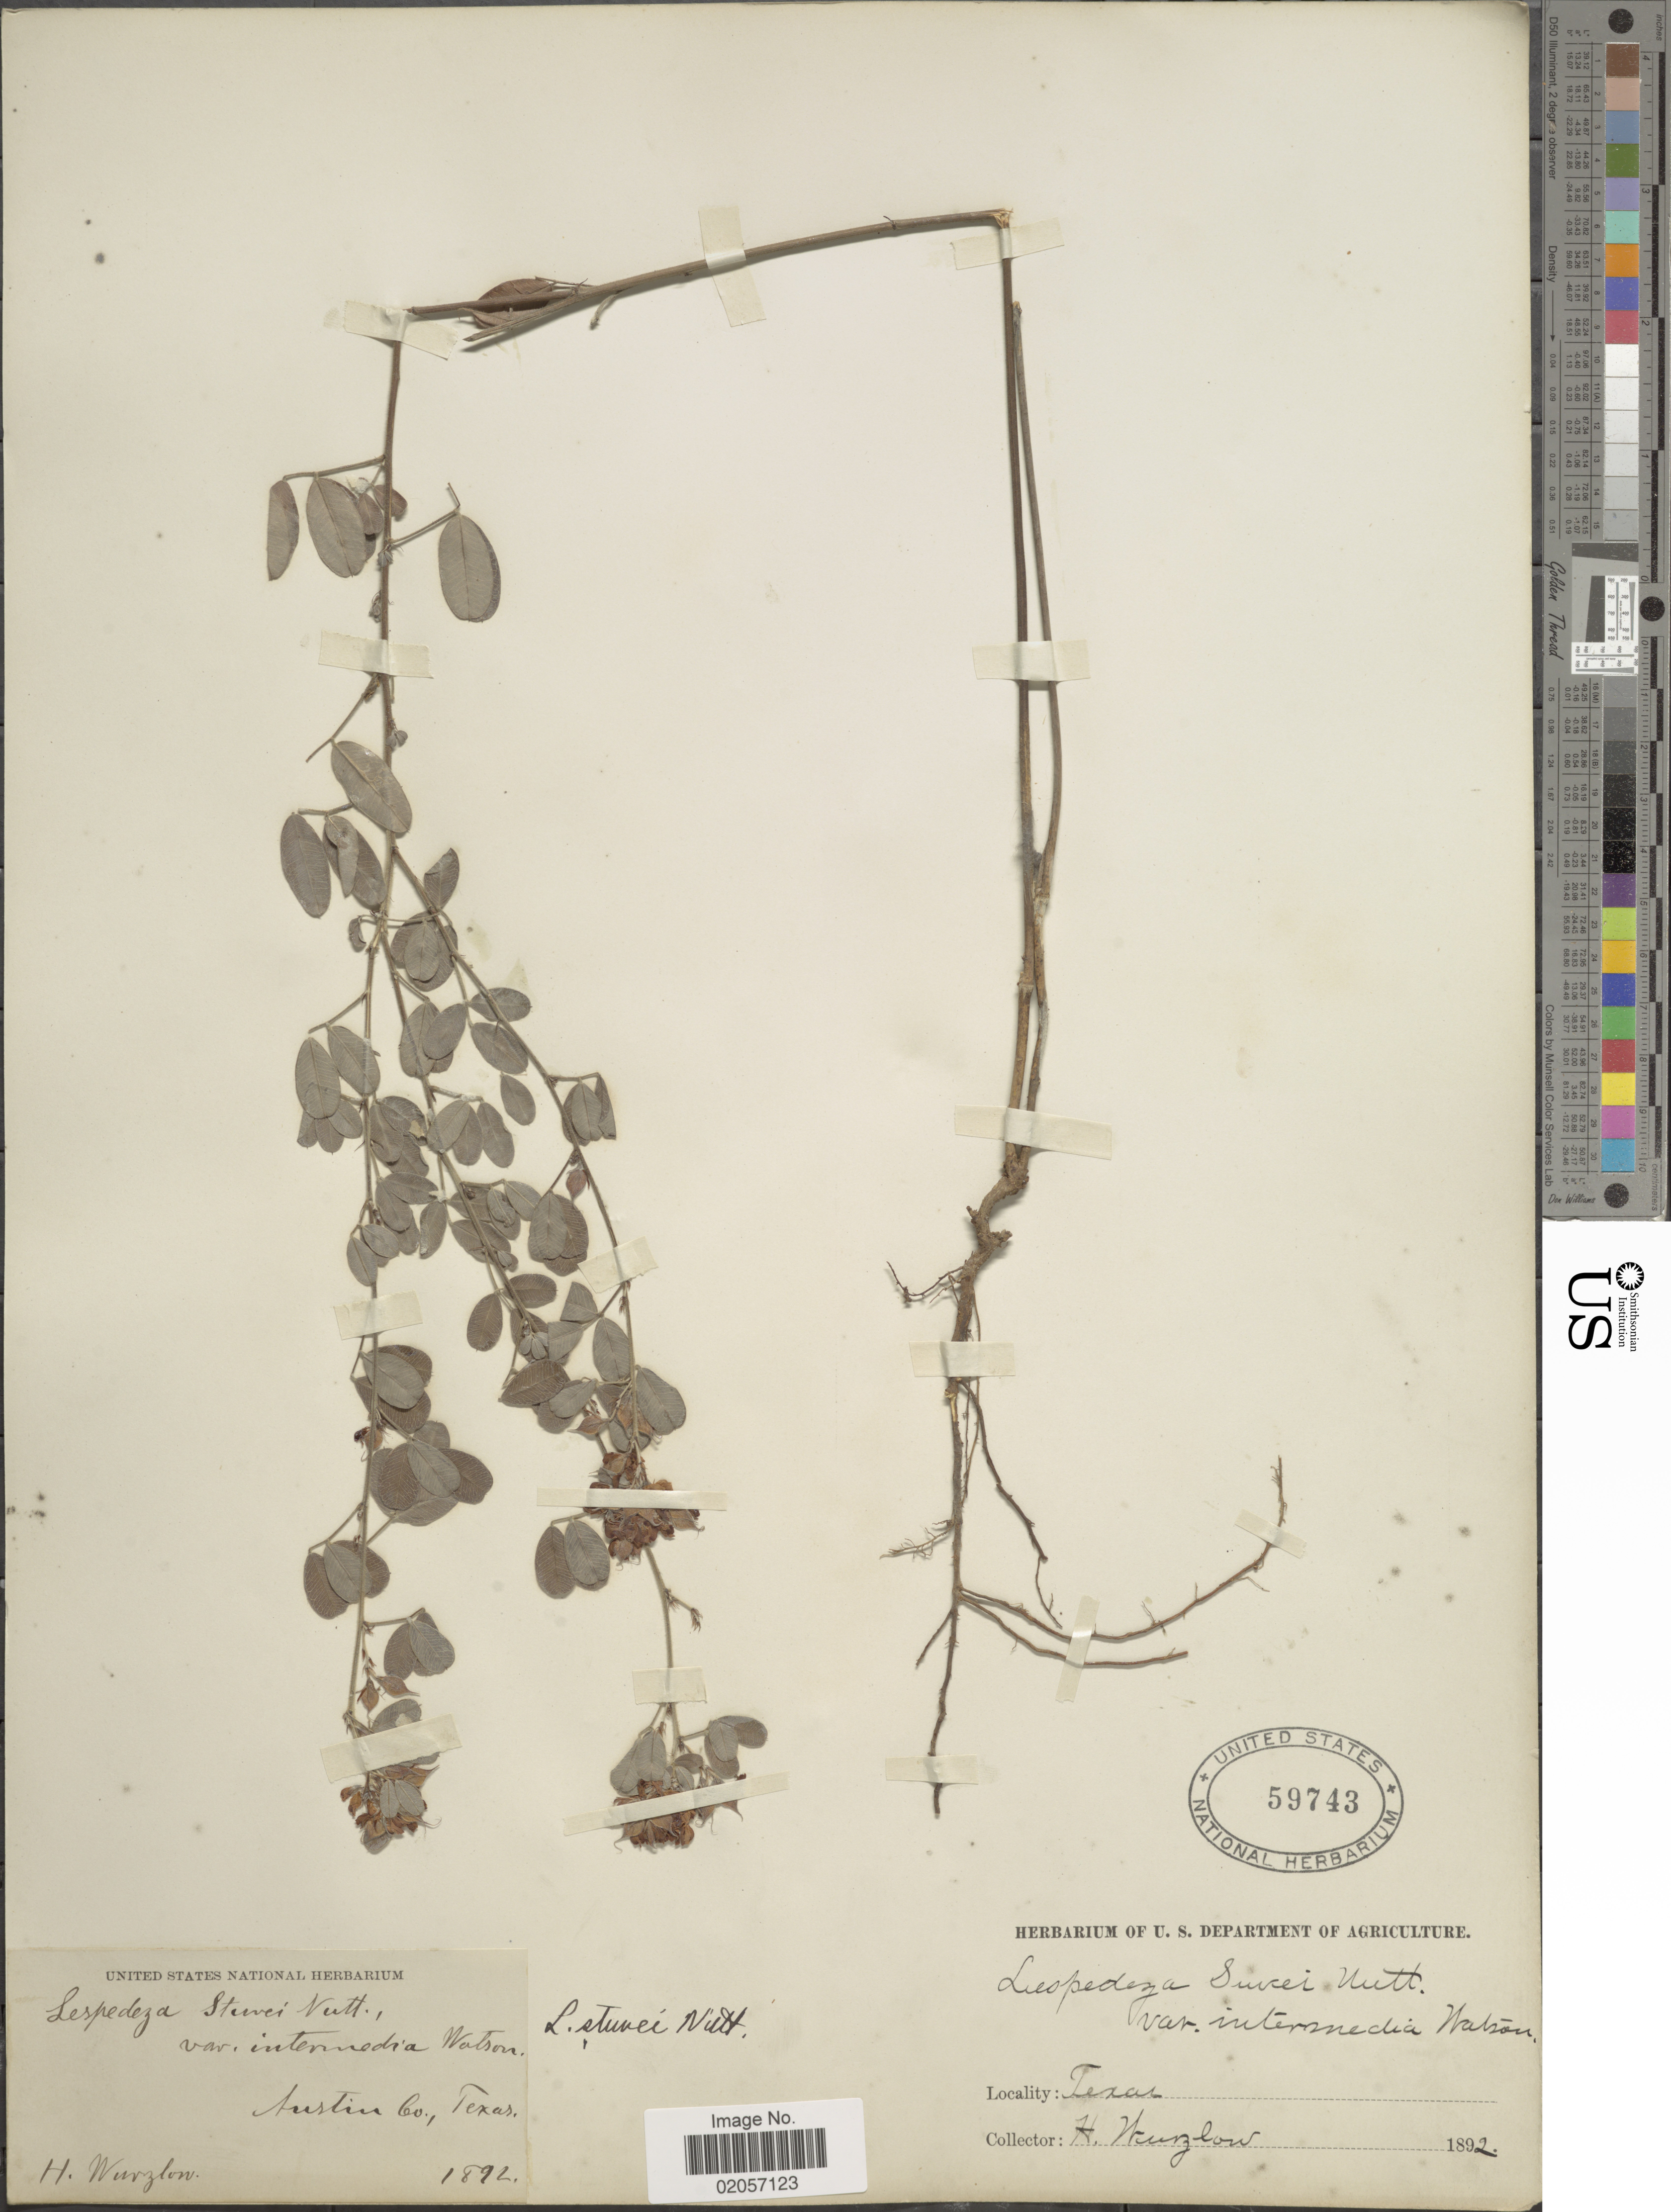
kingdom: Plantae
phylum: Tracheophyta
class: Magnoliopsida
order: Fabales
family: Fabaceae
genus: Lespedeza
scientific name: Lespedeza stuevei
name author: Nutt.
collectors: H. Wurzlow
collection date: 1892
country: United States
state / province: Texas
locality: Austin Co.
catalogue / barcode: US 59743